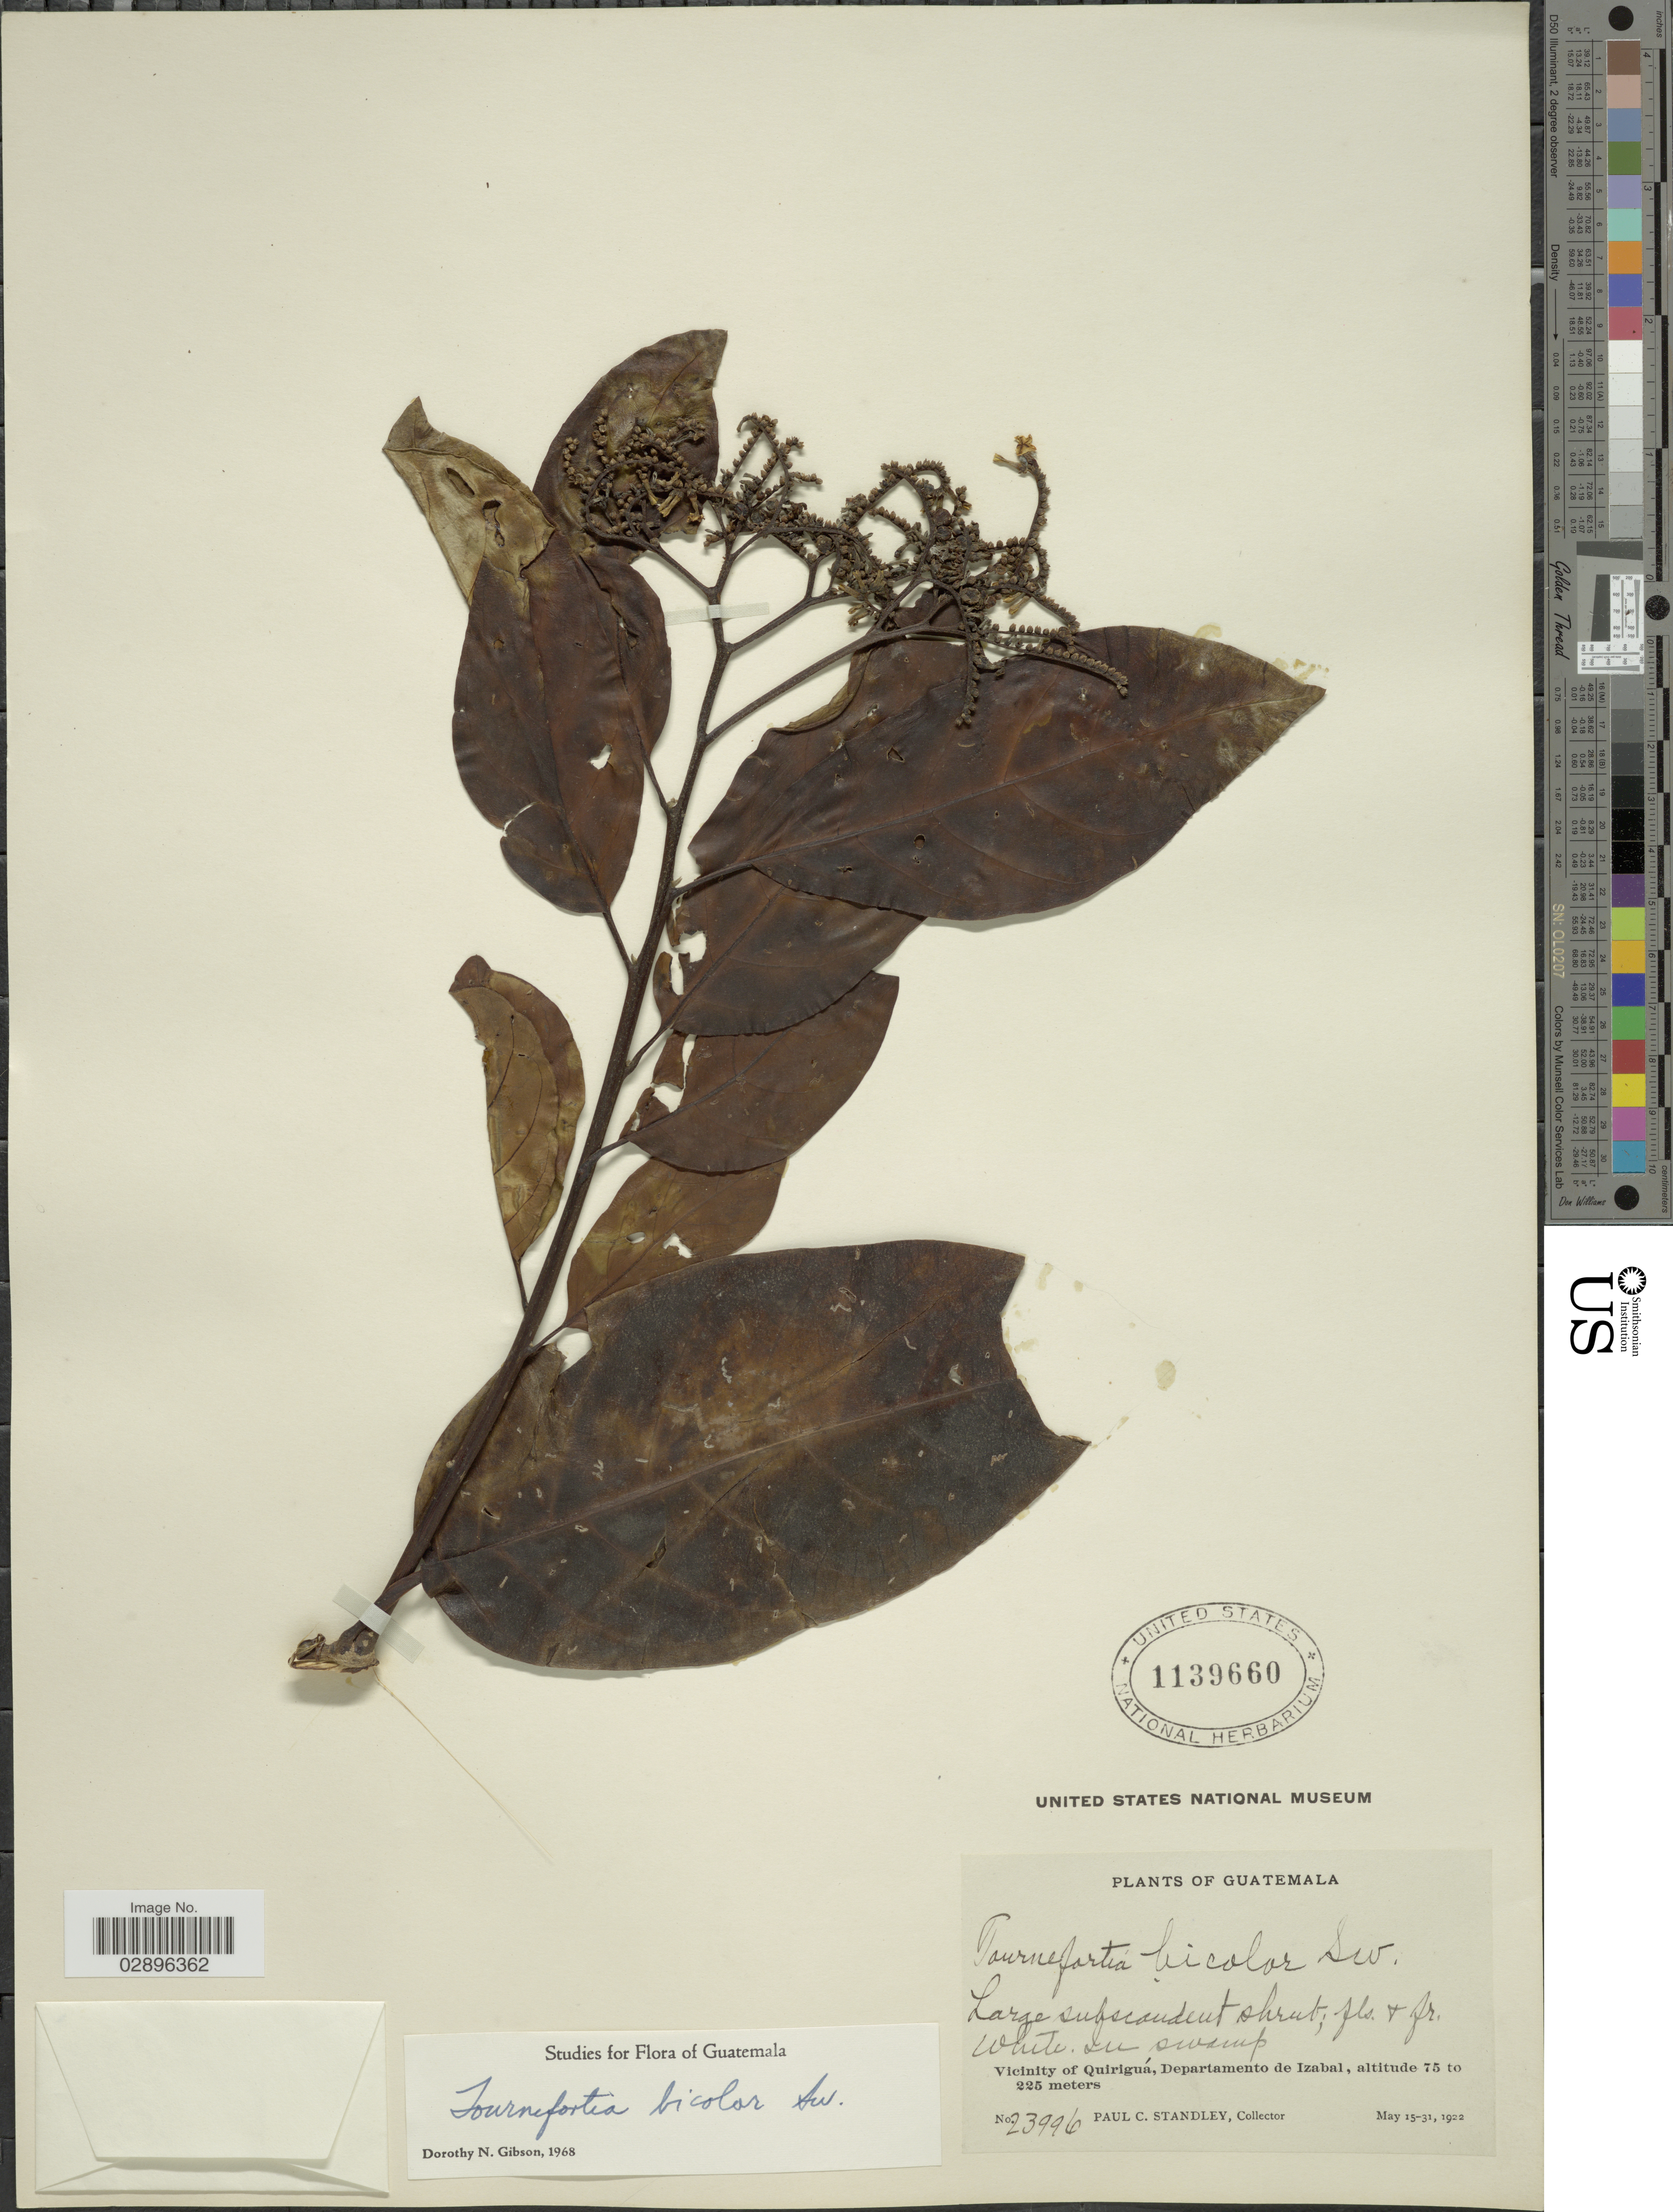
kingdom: Plantae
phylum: Tracheophyta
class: Magnoliopsida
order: Boraginales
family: Heliotropiaceae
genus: Tournefortia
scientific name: Tournefortia bicolor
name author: Sw.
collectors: P. C. Standley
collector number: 23996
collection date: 1922-05-15/1922-05-31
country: Guatemala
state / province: Izabal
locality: Vicinity of Quiriguá, Departamento de Izabal.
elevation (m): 75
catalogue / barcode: US 1139660